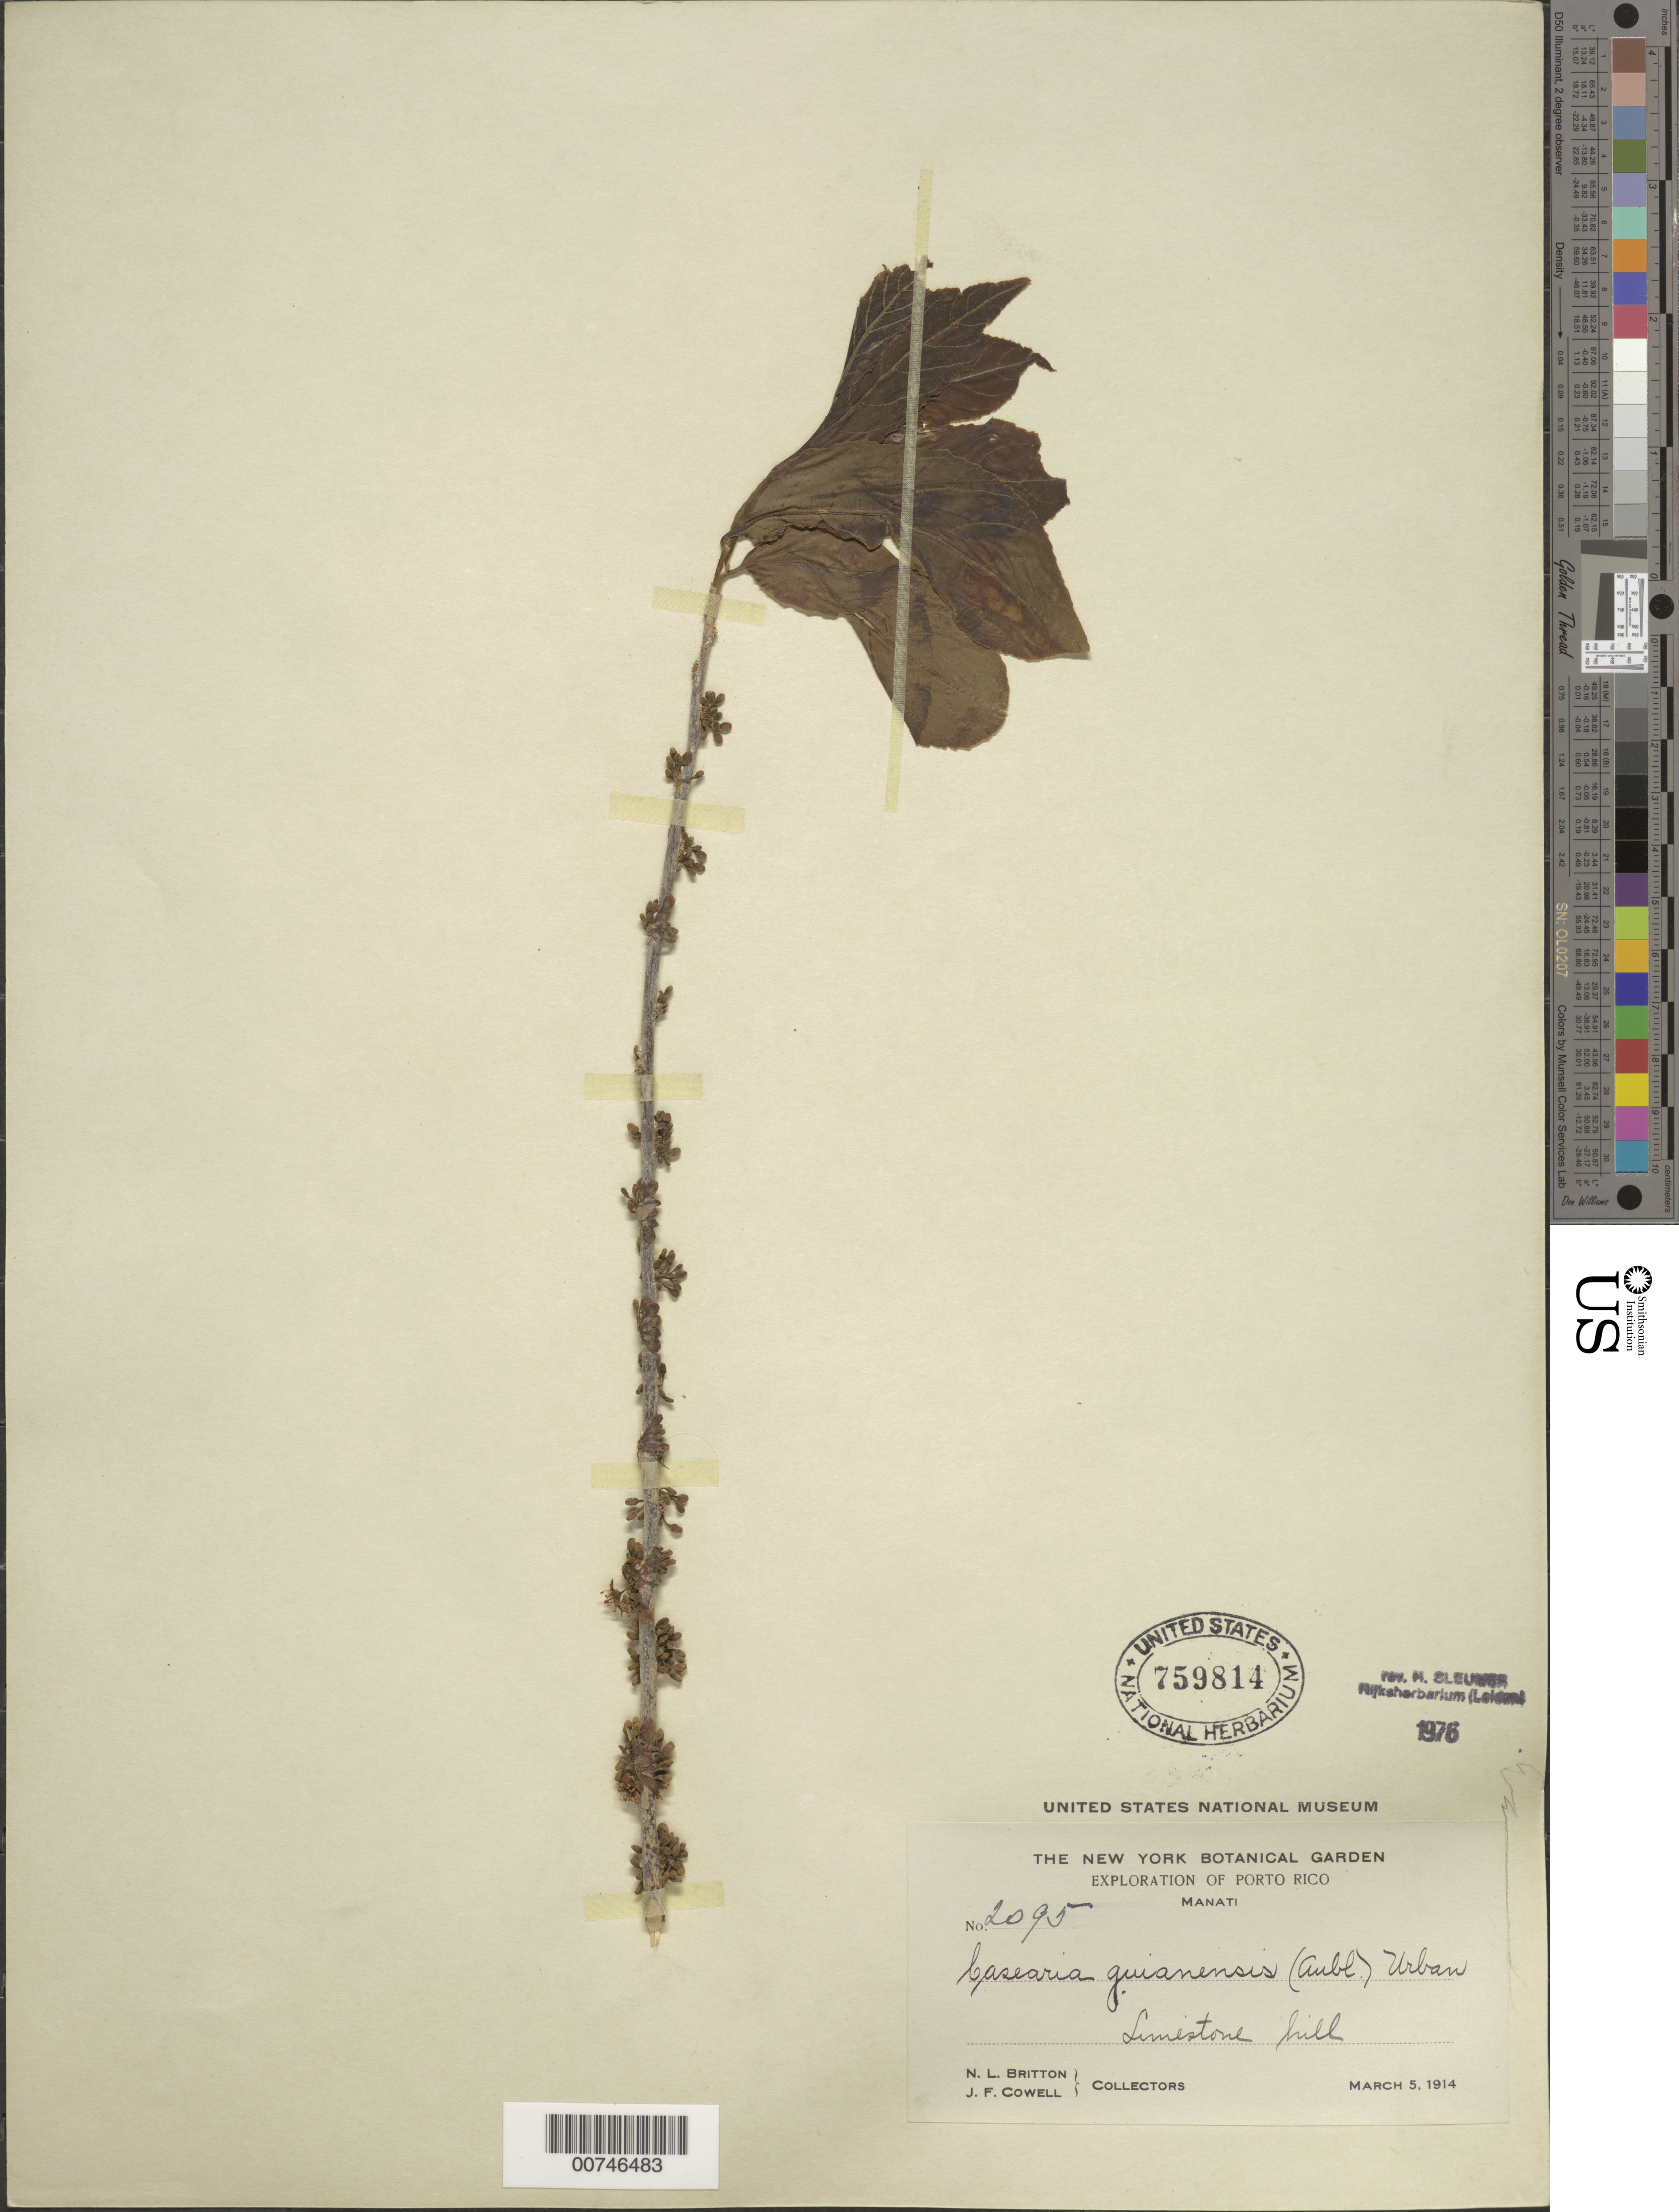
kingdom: Plantae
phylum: Tracheophyta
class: Magnoliopsida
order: Malpighiales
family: Salicaceae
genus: Casearia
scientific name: Casearia guianensis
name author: (Aubl.) Urb.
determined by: Sleumer, H. O.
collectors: N. Britton & J. F. Cowell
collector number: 2095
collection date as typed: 05 Mar 1914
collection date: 1914-03-05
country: Puerto Rico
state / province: Manatí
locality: Manatí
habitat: Limestone hill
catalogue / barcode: US 759814